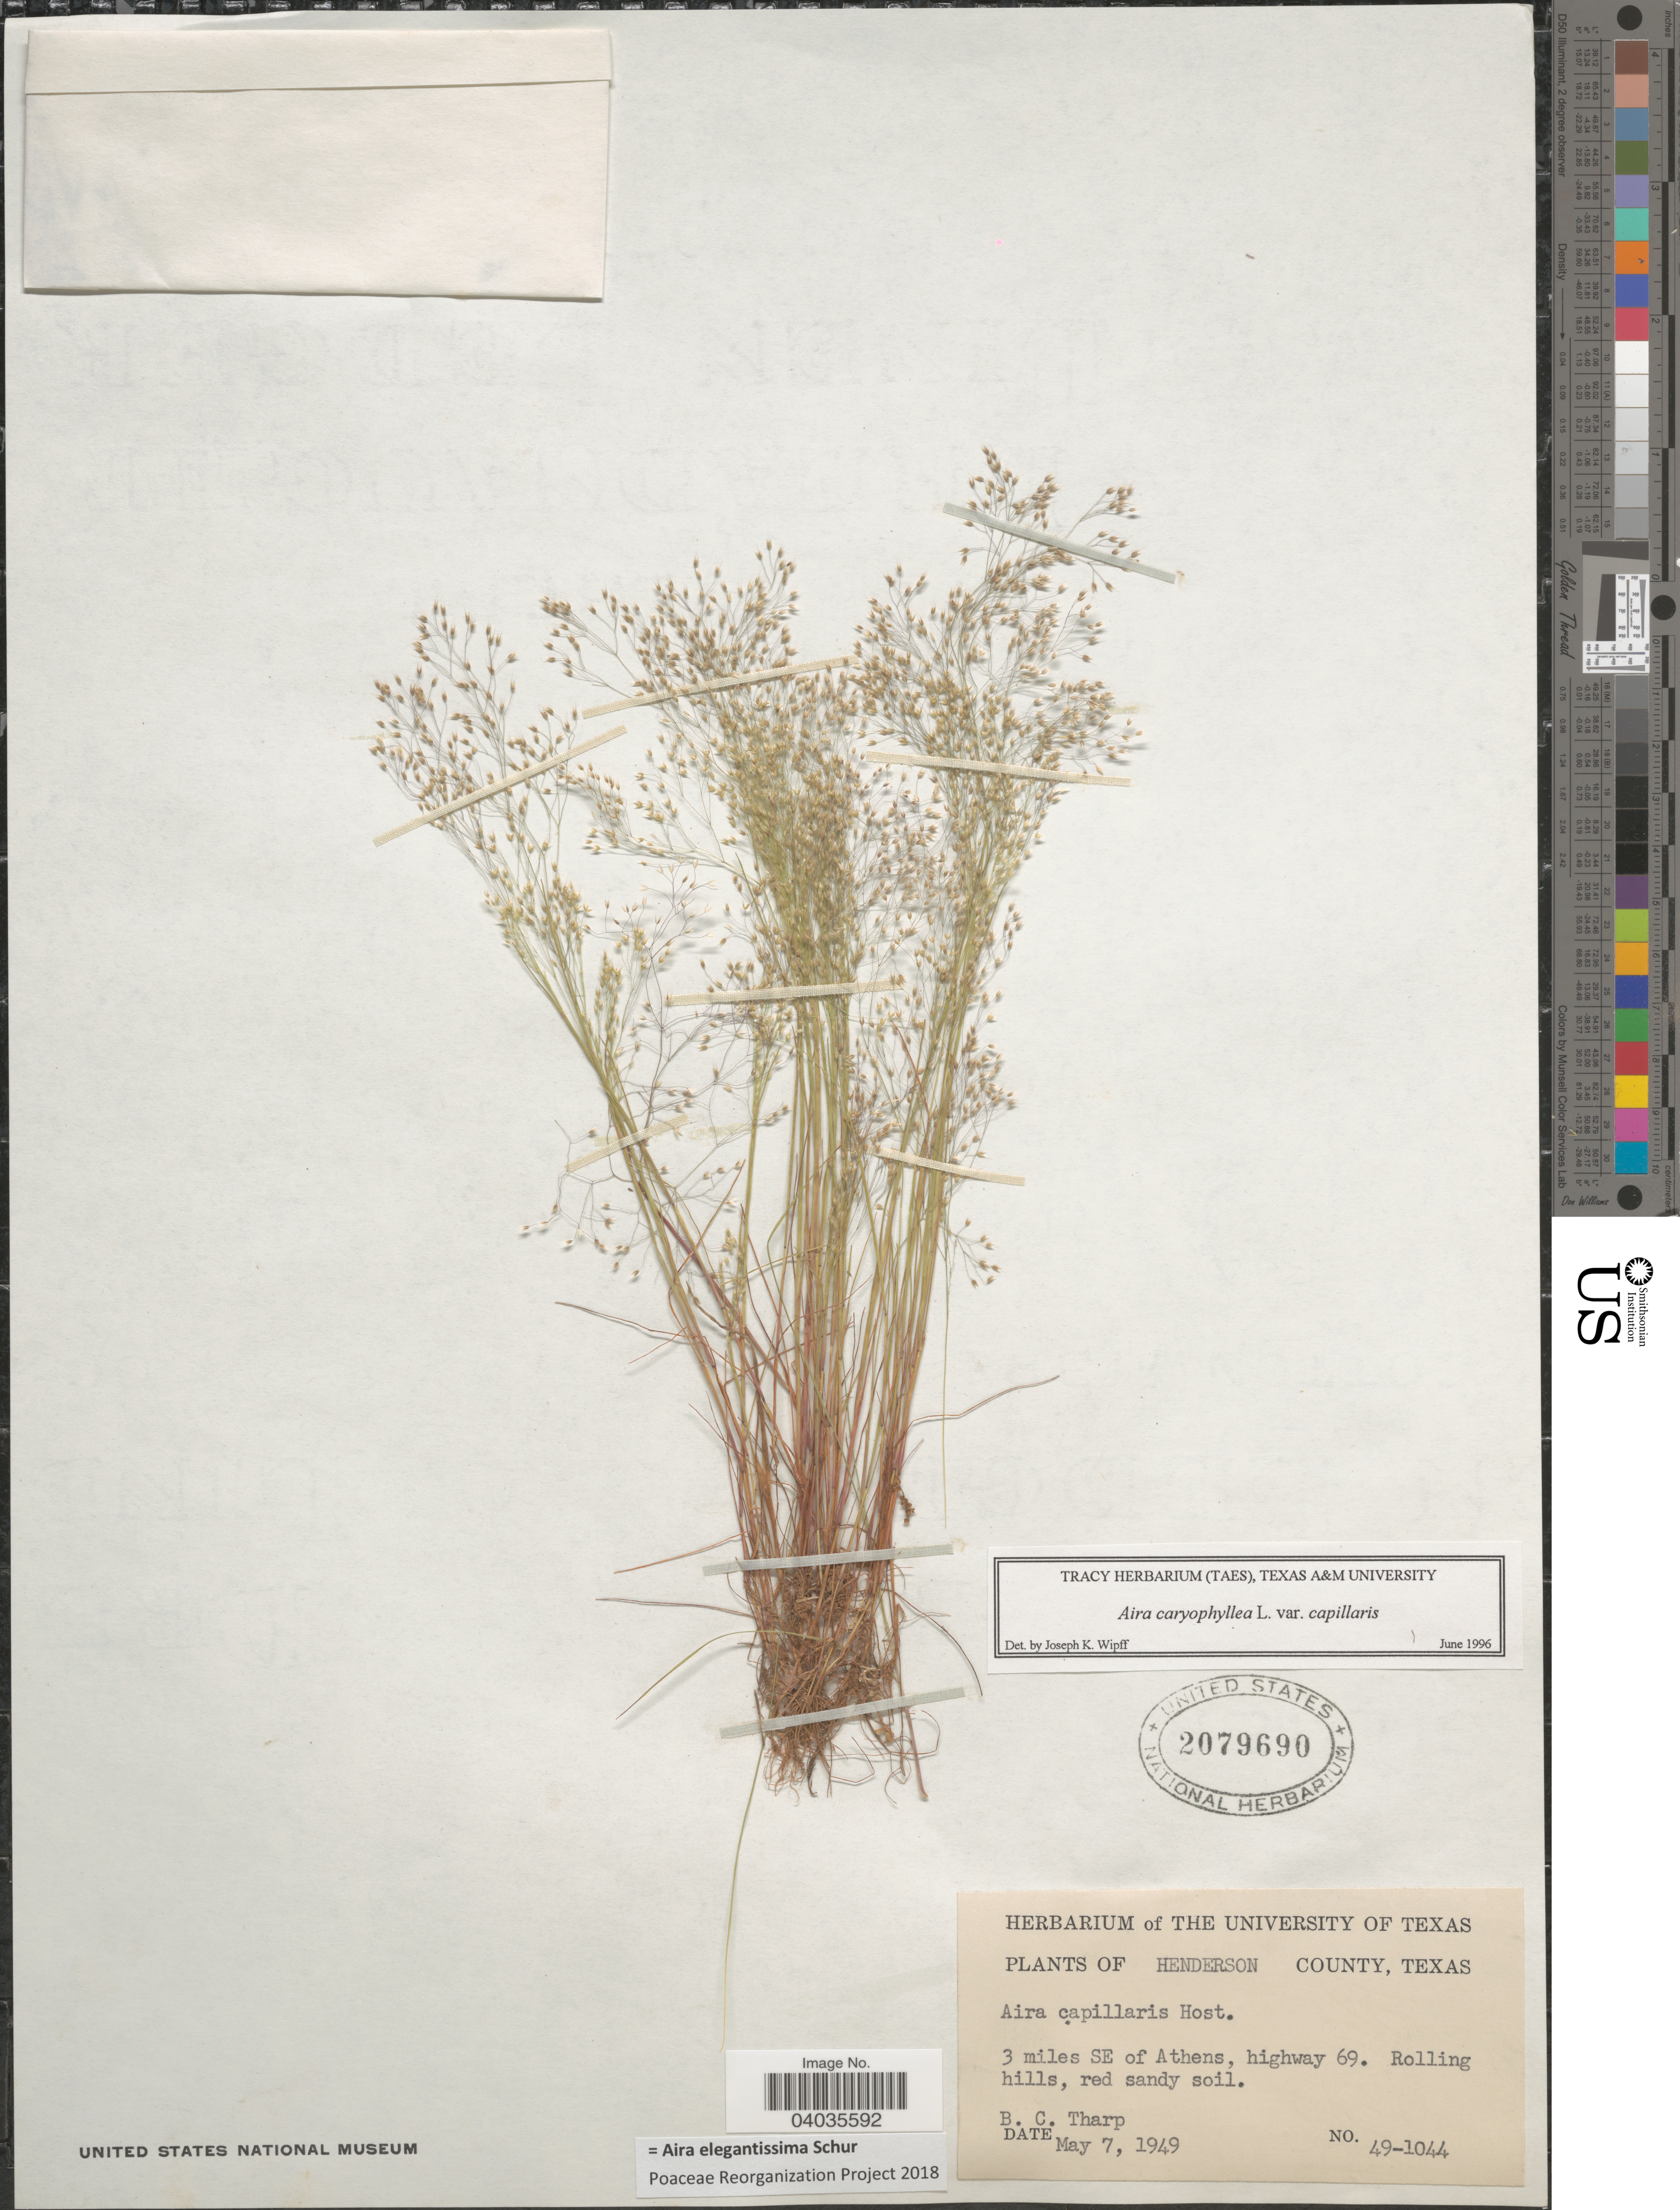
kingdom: Plantae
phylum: Tracheophyta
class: Liliopsida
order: Poales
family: Poaceae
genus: Aira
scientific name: Aira elegantissima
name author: Schur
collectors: B. C. Tharp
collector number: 49-1044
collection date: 1949-05-07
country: United States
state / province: Texas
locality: Henderson County. 3 miles SE of Athens, highway 69.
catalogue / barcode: US 2079690